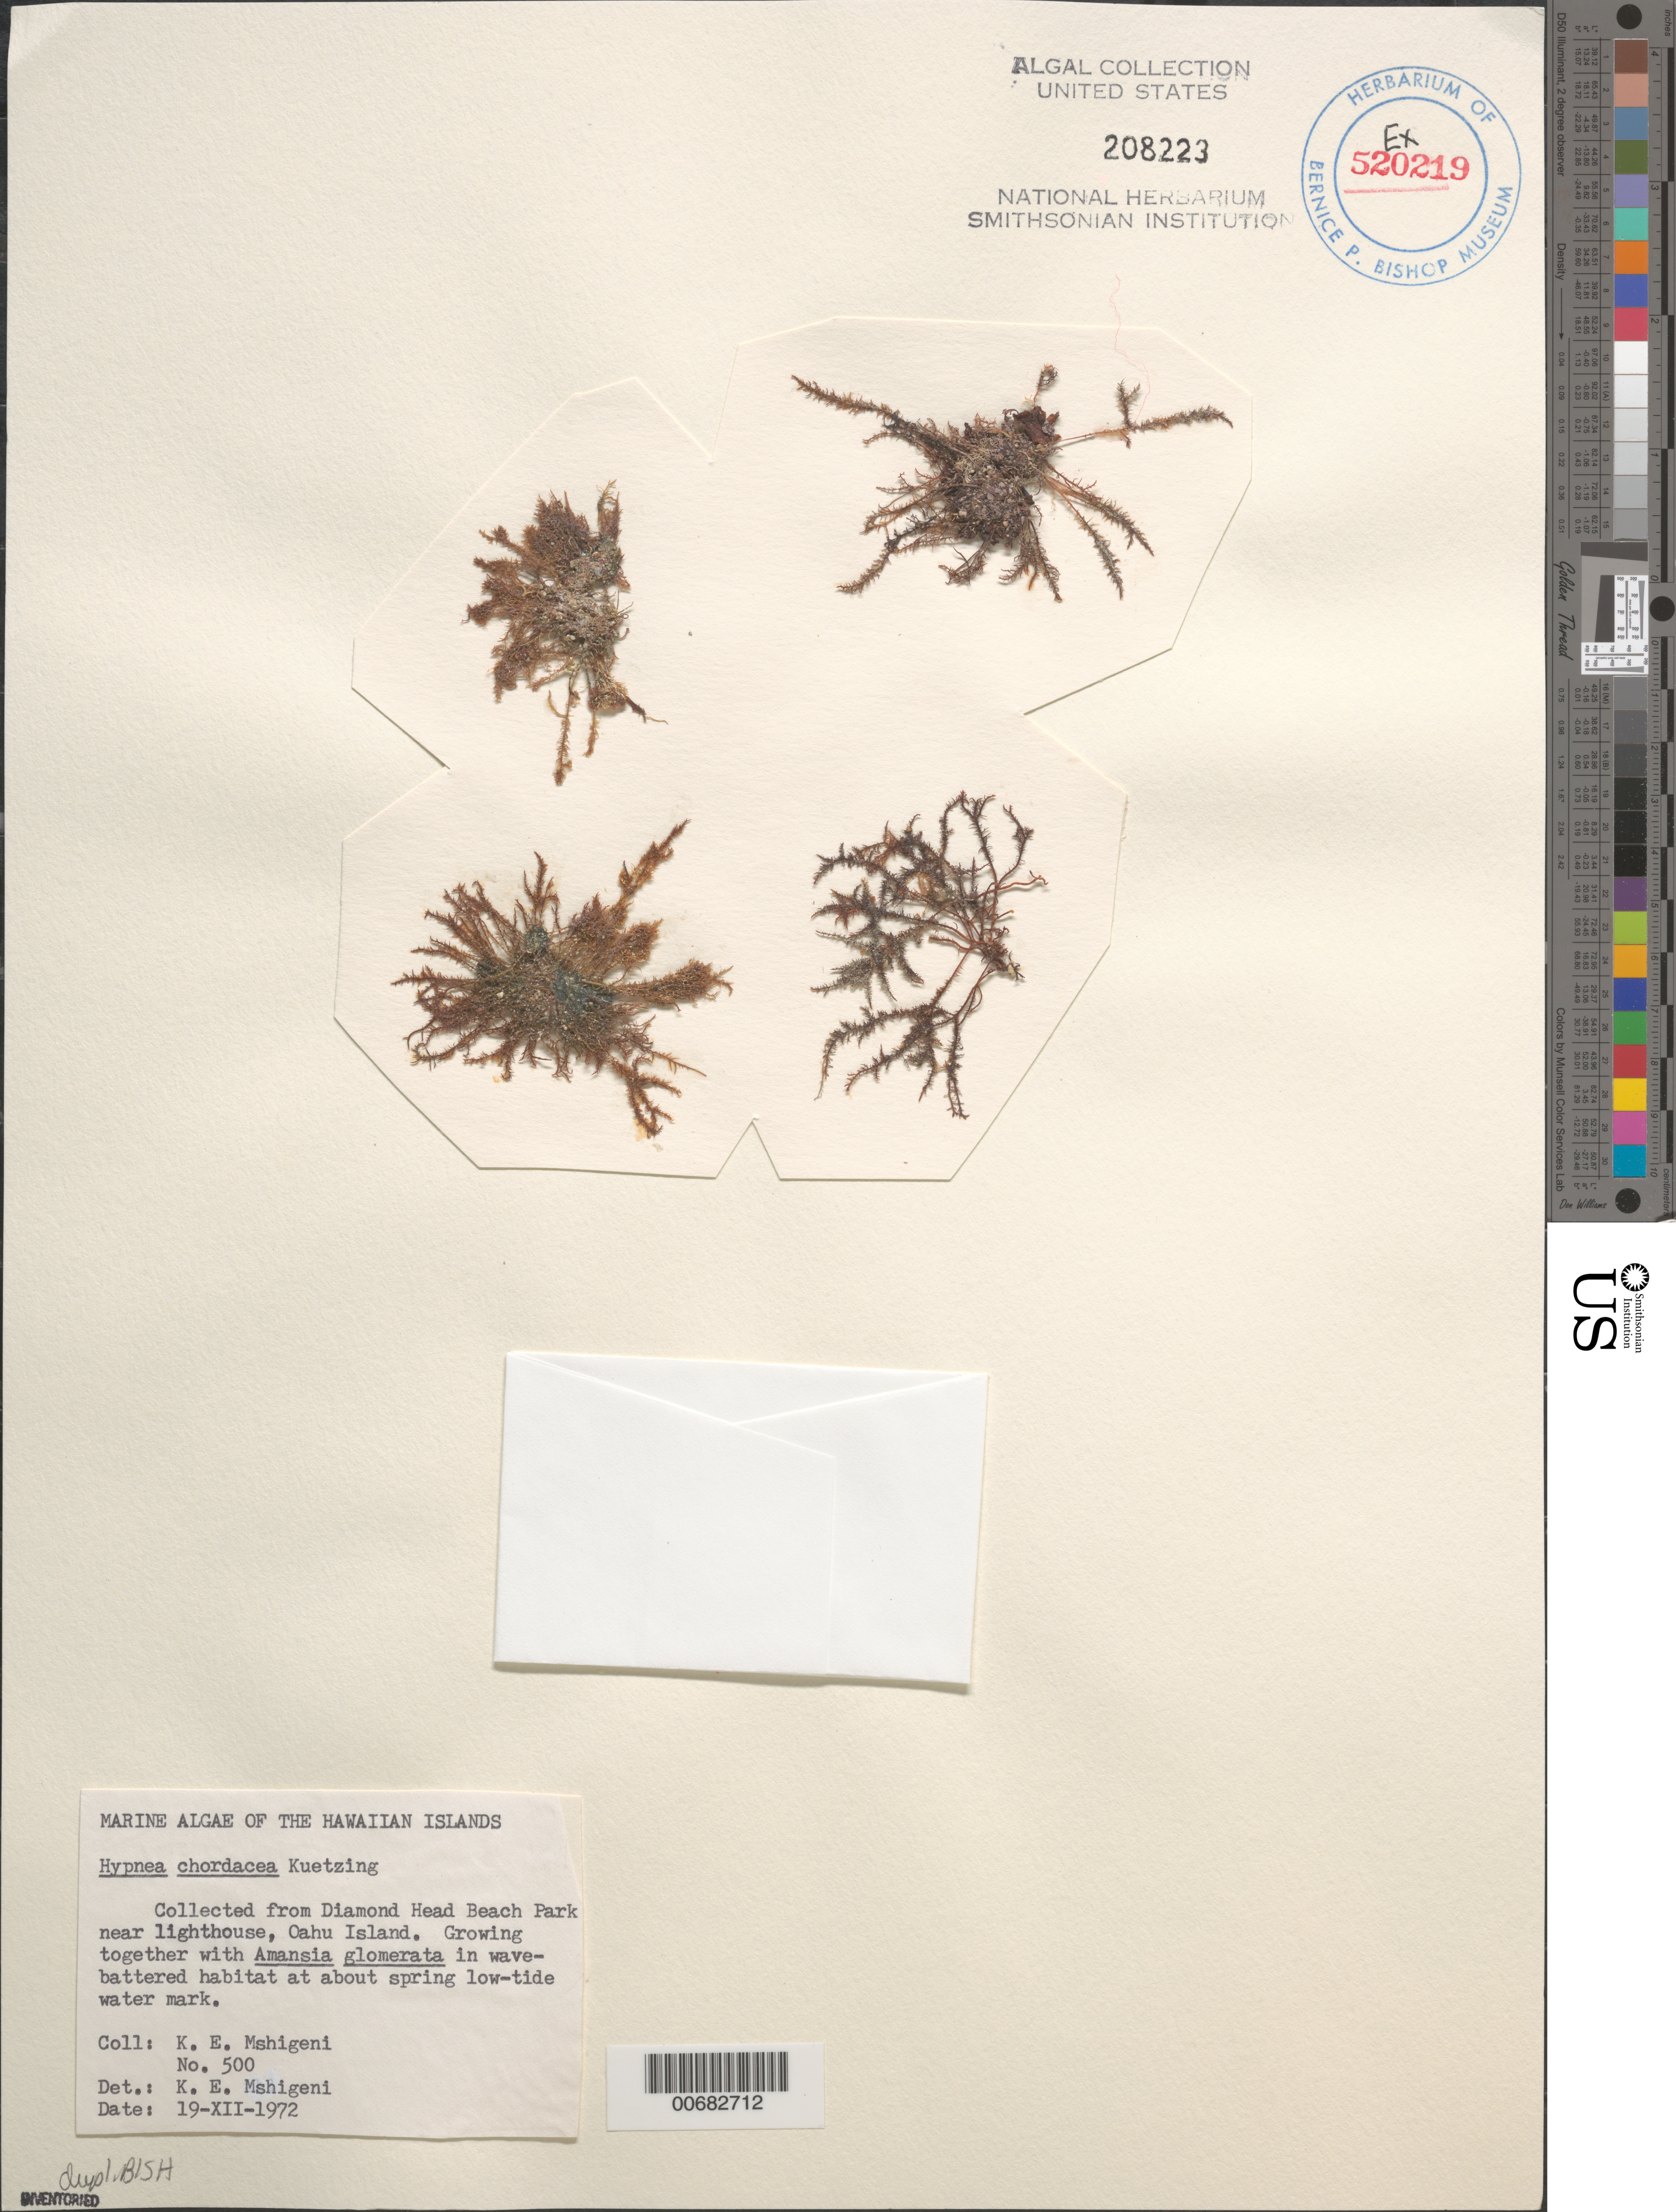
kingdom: Plantae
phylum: Rhodophyta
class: Florideophyceae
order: Gigartinales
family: Cystocloniaceae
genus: Hypnea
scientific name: Hypnea chordacea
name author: Kütz.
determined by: Mshigeni, K. E.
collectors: K. Mshigeni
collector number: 500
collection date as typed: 19 Dec 1972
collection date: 1972-12-19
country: United States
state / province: Hawaii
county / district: Honolulu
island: Oahu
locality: Diamond Head Beach Park near lighthouse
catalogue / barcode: US 208223